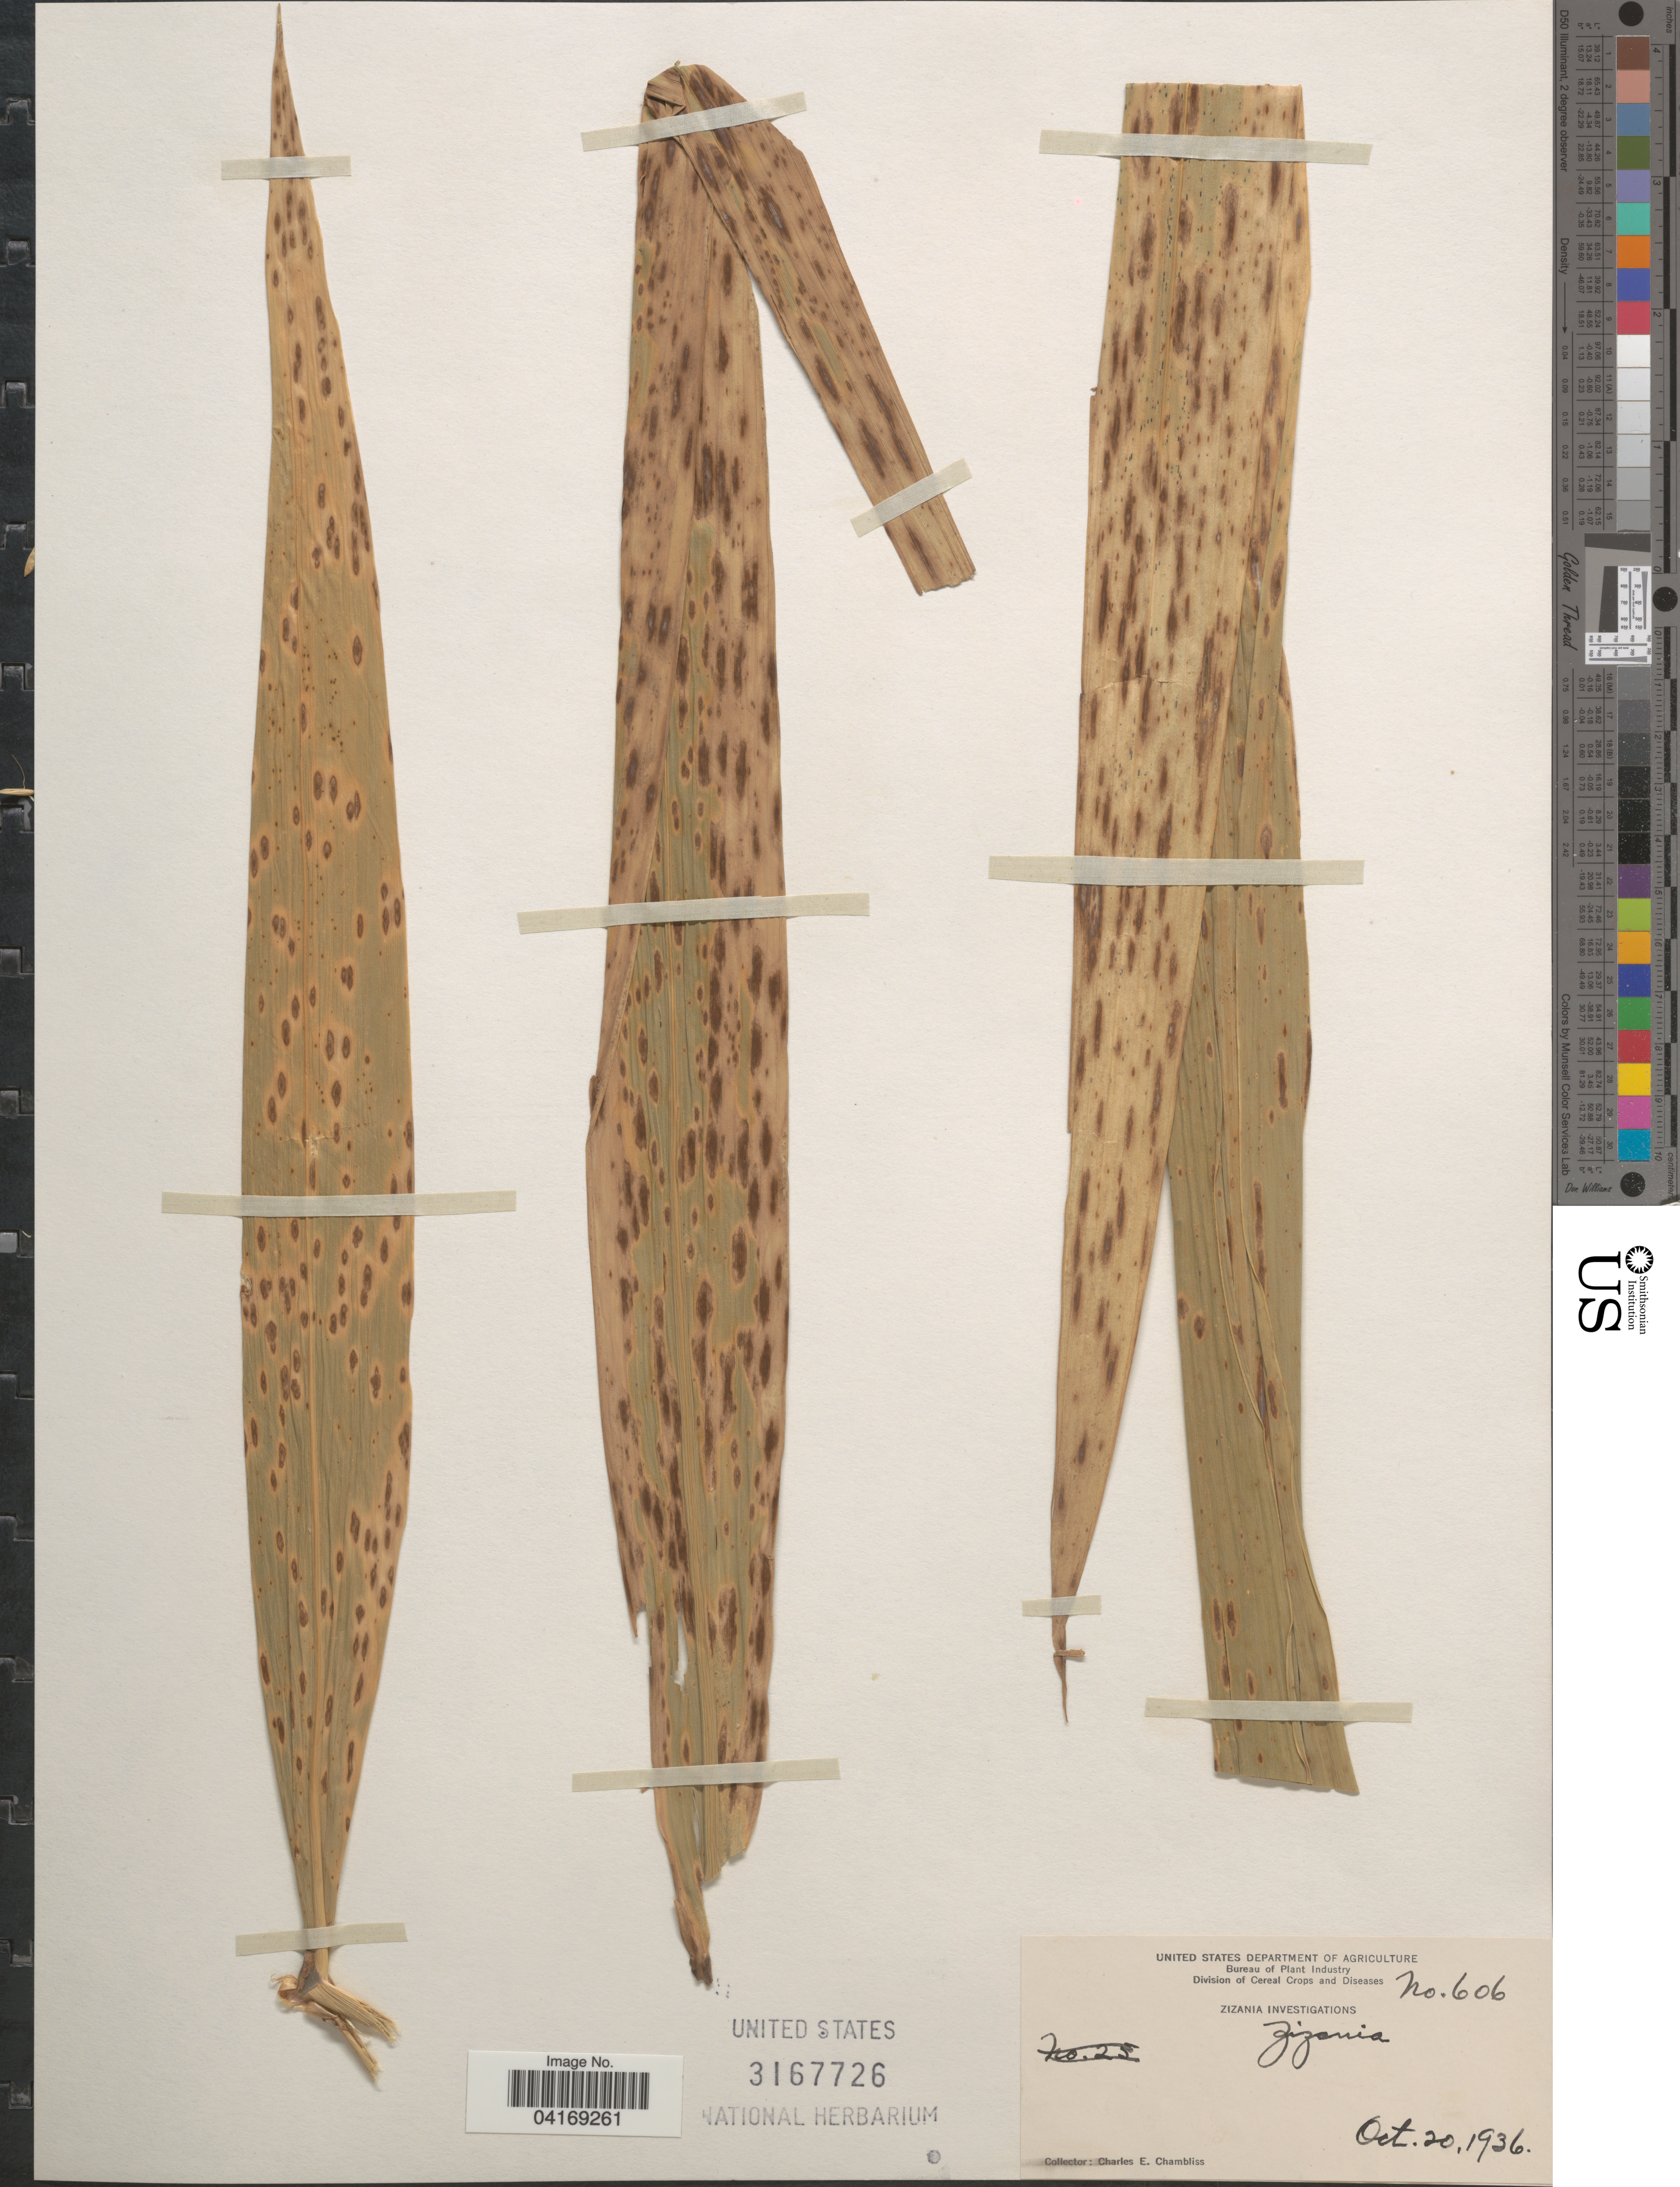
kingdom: Plantae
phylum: Tracheophyta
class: Liliopsida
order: Poales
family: Poaceae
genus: Zizania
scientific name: Zizania sp.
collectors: C. Chambliss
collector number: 606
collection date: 1936-10-20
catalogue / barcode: US 3167726